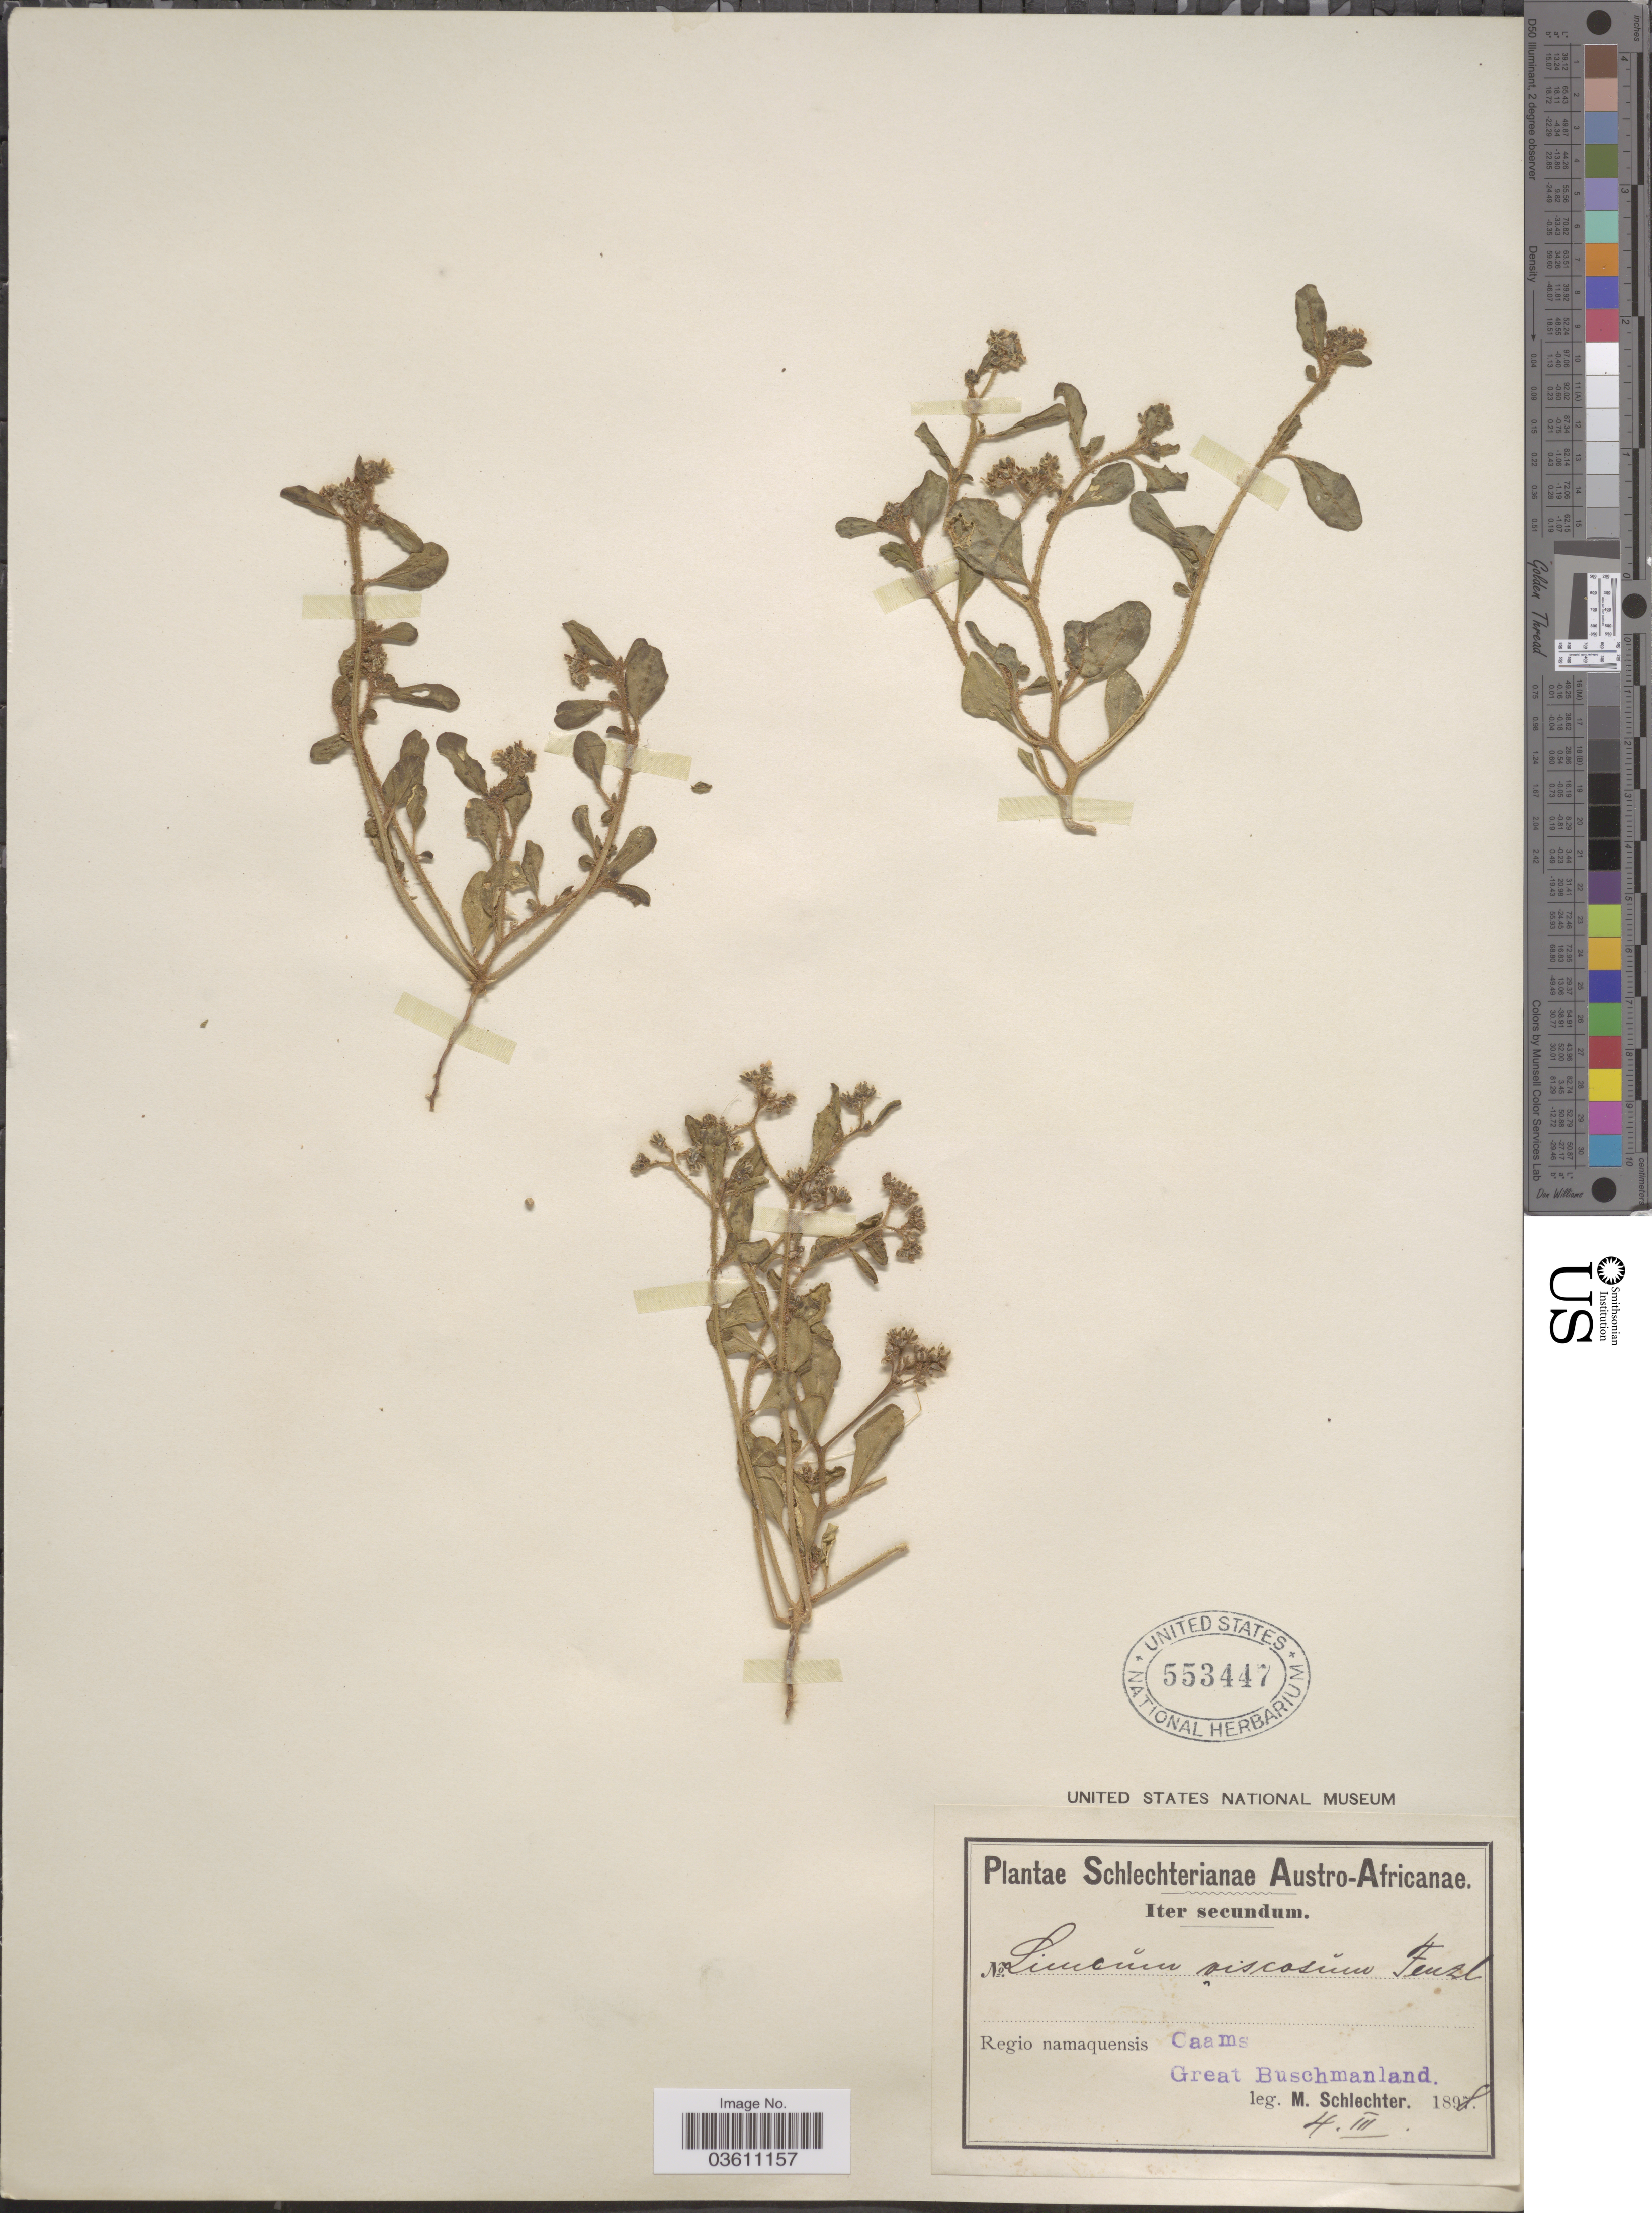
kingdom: Plantae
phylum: Tracheophyta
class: Magnoliopsida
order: Caryophyllales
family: Limeaceae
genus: Limeum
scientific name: Limeum viscosum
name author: Fenzl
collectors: M. Schlechter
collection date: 1898-03-04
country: South Africa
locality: Austro-Africanae. Regio namaquensis Caams Great Buschmanland.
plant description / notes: Possible type? Specimen without number, but date (4 Mar 1898) and locality (Caams) are consistent with Schlechter 66, cited as a syntype of Limeum pseudomyosotis Schellenb.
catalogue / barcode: US 553447